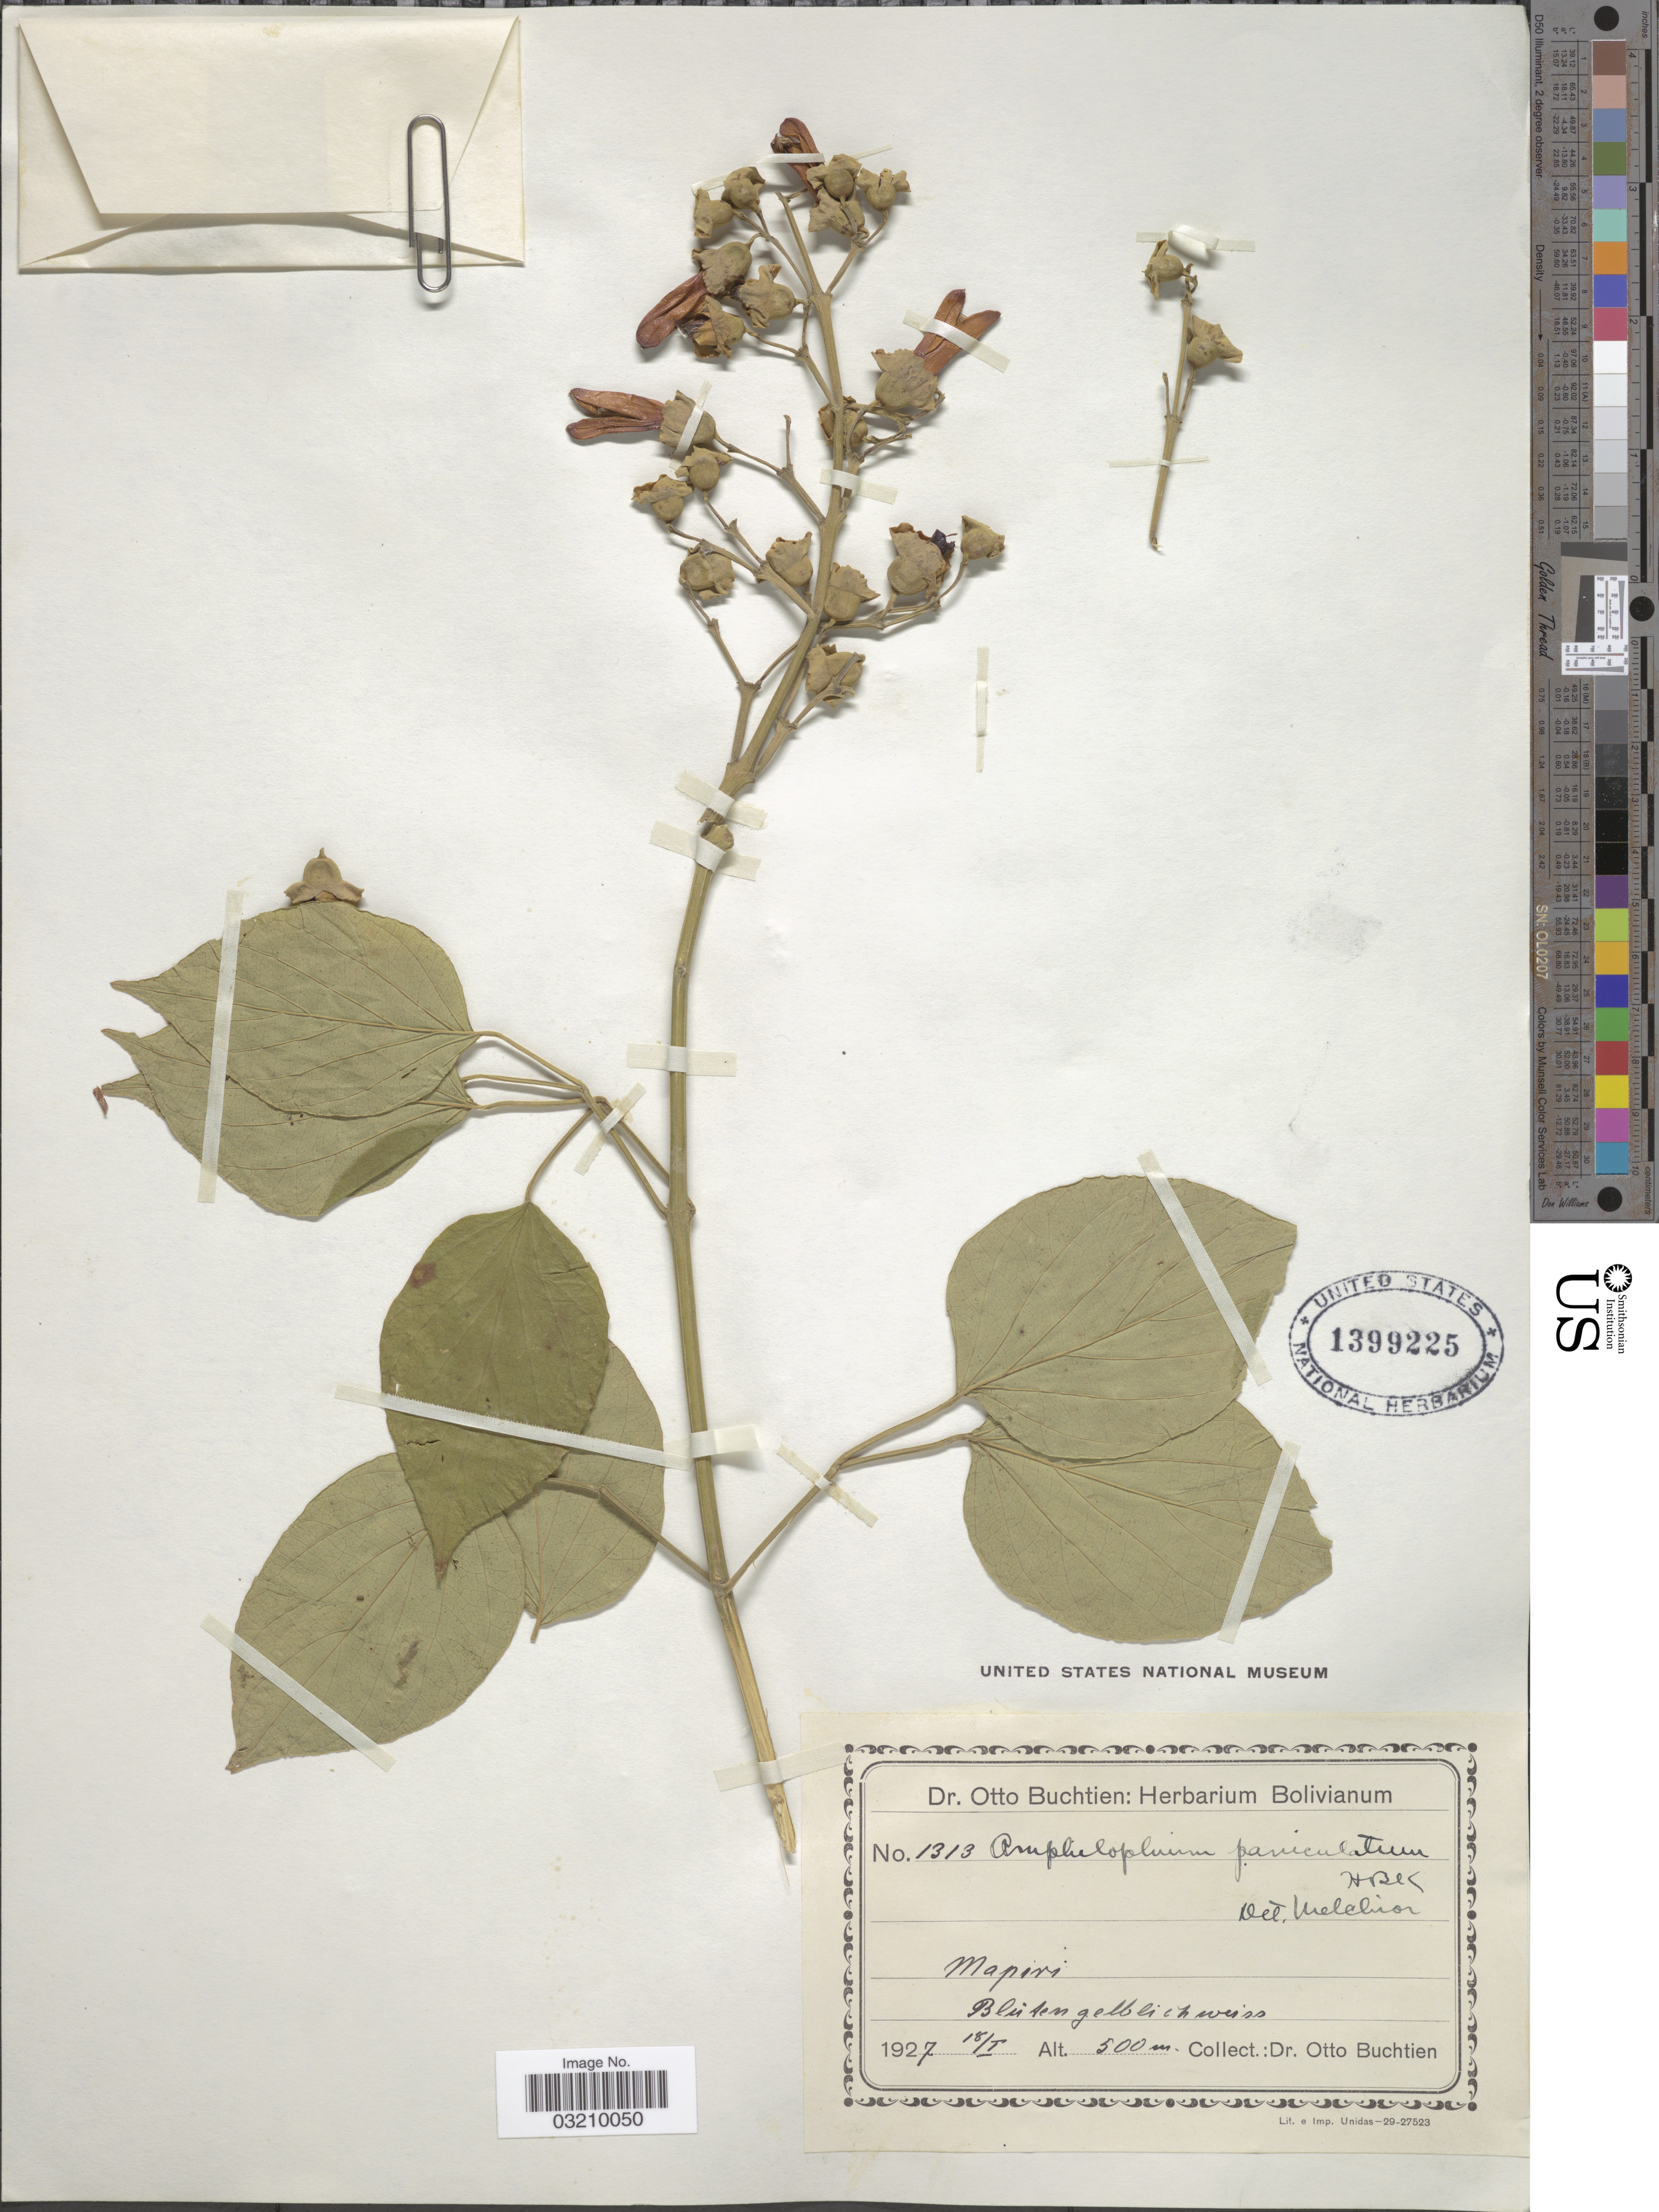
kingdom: Plantae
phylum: Tracheophyta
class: Magnoliopsida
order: Lamiales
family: Bignoniaceae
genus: Amphilophium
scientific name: Amphilophium paniculatum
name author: (L.) Kunth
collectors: O. Buchtien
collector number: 1313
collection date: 1927-01-18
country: Bolivia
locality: Mapiri.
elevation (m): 500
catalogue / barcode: US 1399225